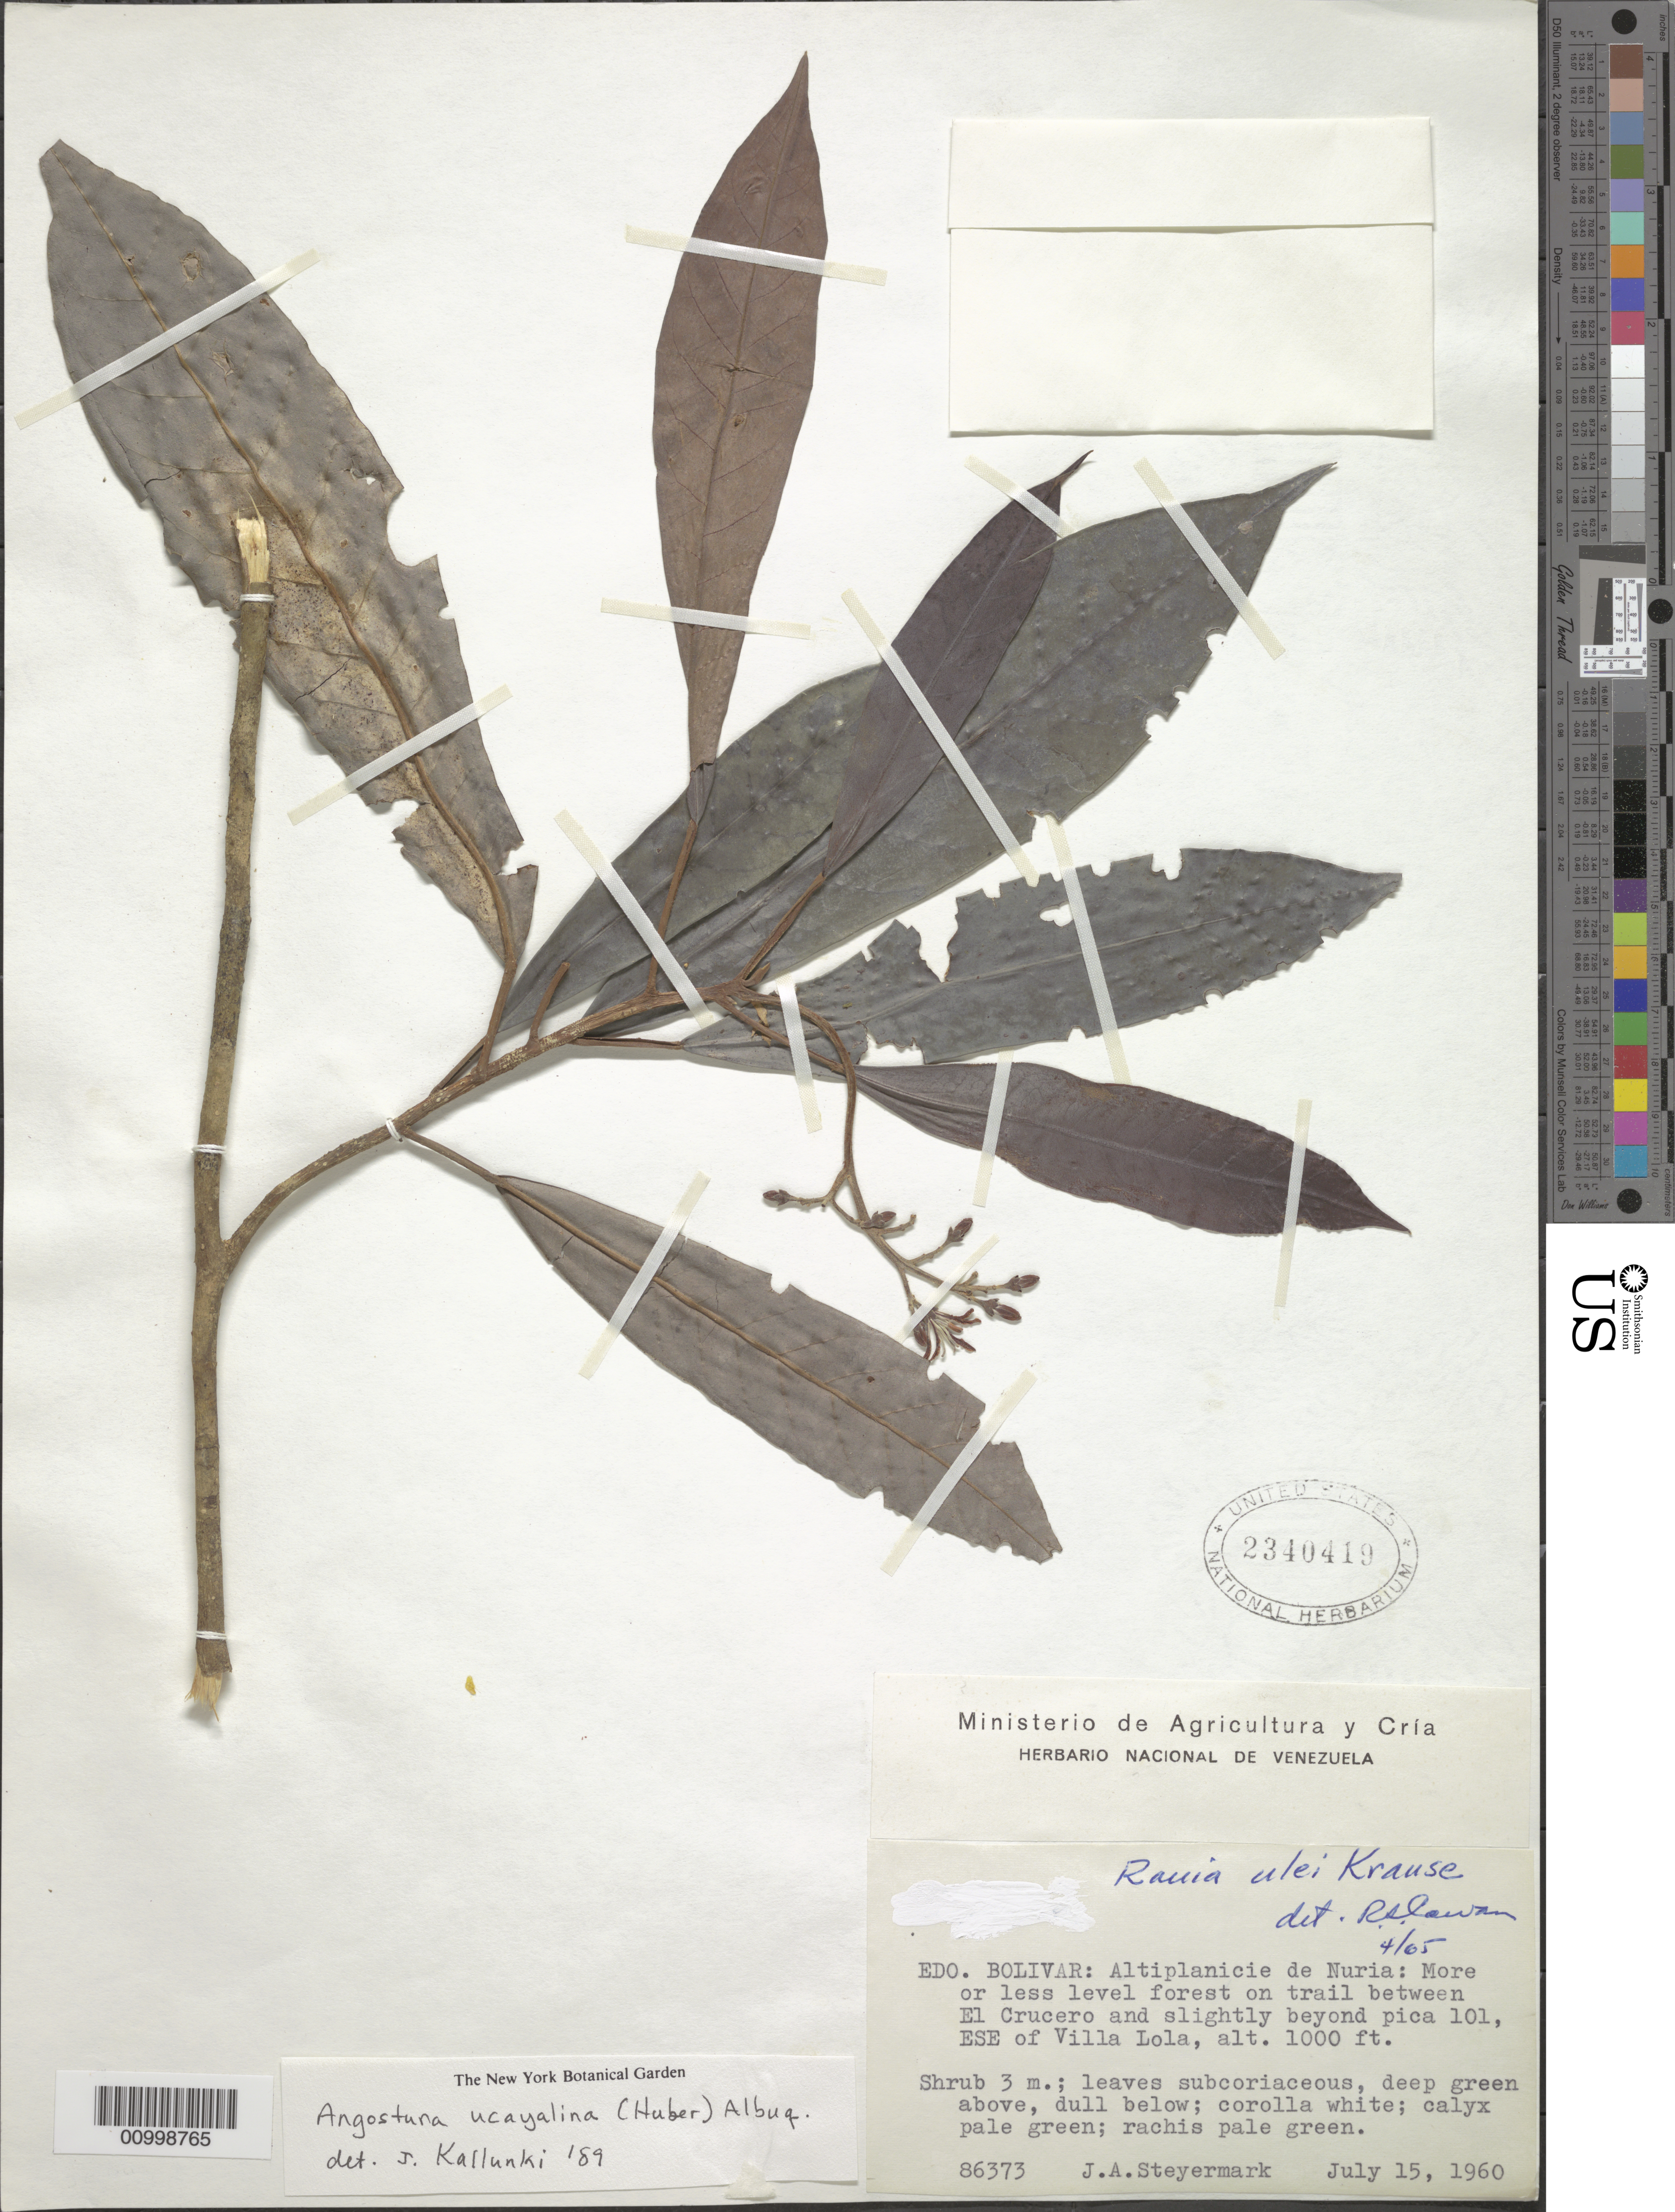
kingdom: Plantae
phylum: Tracheophyta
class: Magnoliopsida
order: Sapindales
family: Rutaceae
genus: Conchocarpus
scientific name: Conchocarpus ucayalinus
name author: (Huber) Kallunki & Pirani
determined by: Londoño-Echeverri, Y.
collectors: J. Steyermark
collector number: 86373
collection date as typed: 15-Jul-60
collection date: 1960-07-15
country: Venezuela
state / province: Bolívar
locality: Altiplanicie de Nuria: trail between El Crucero and slightly beyond pica 101, ESE of Villa Lola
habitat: More or less level forest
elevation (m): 305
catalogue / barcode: US 2340419